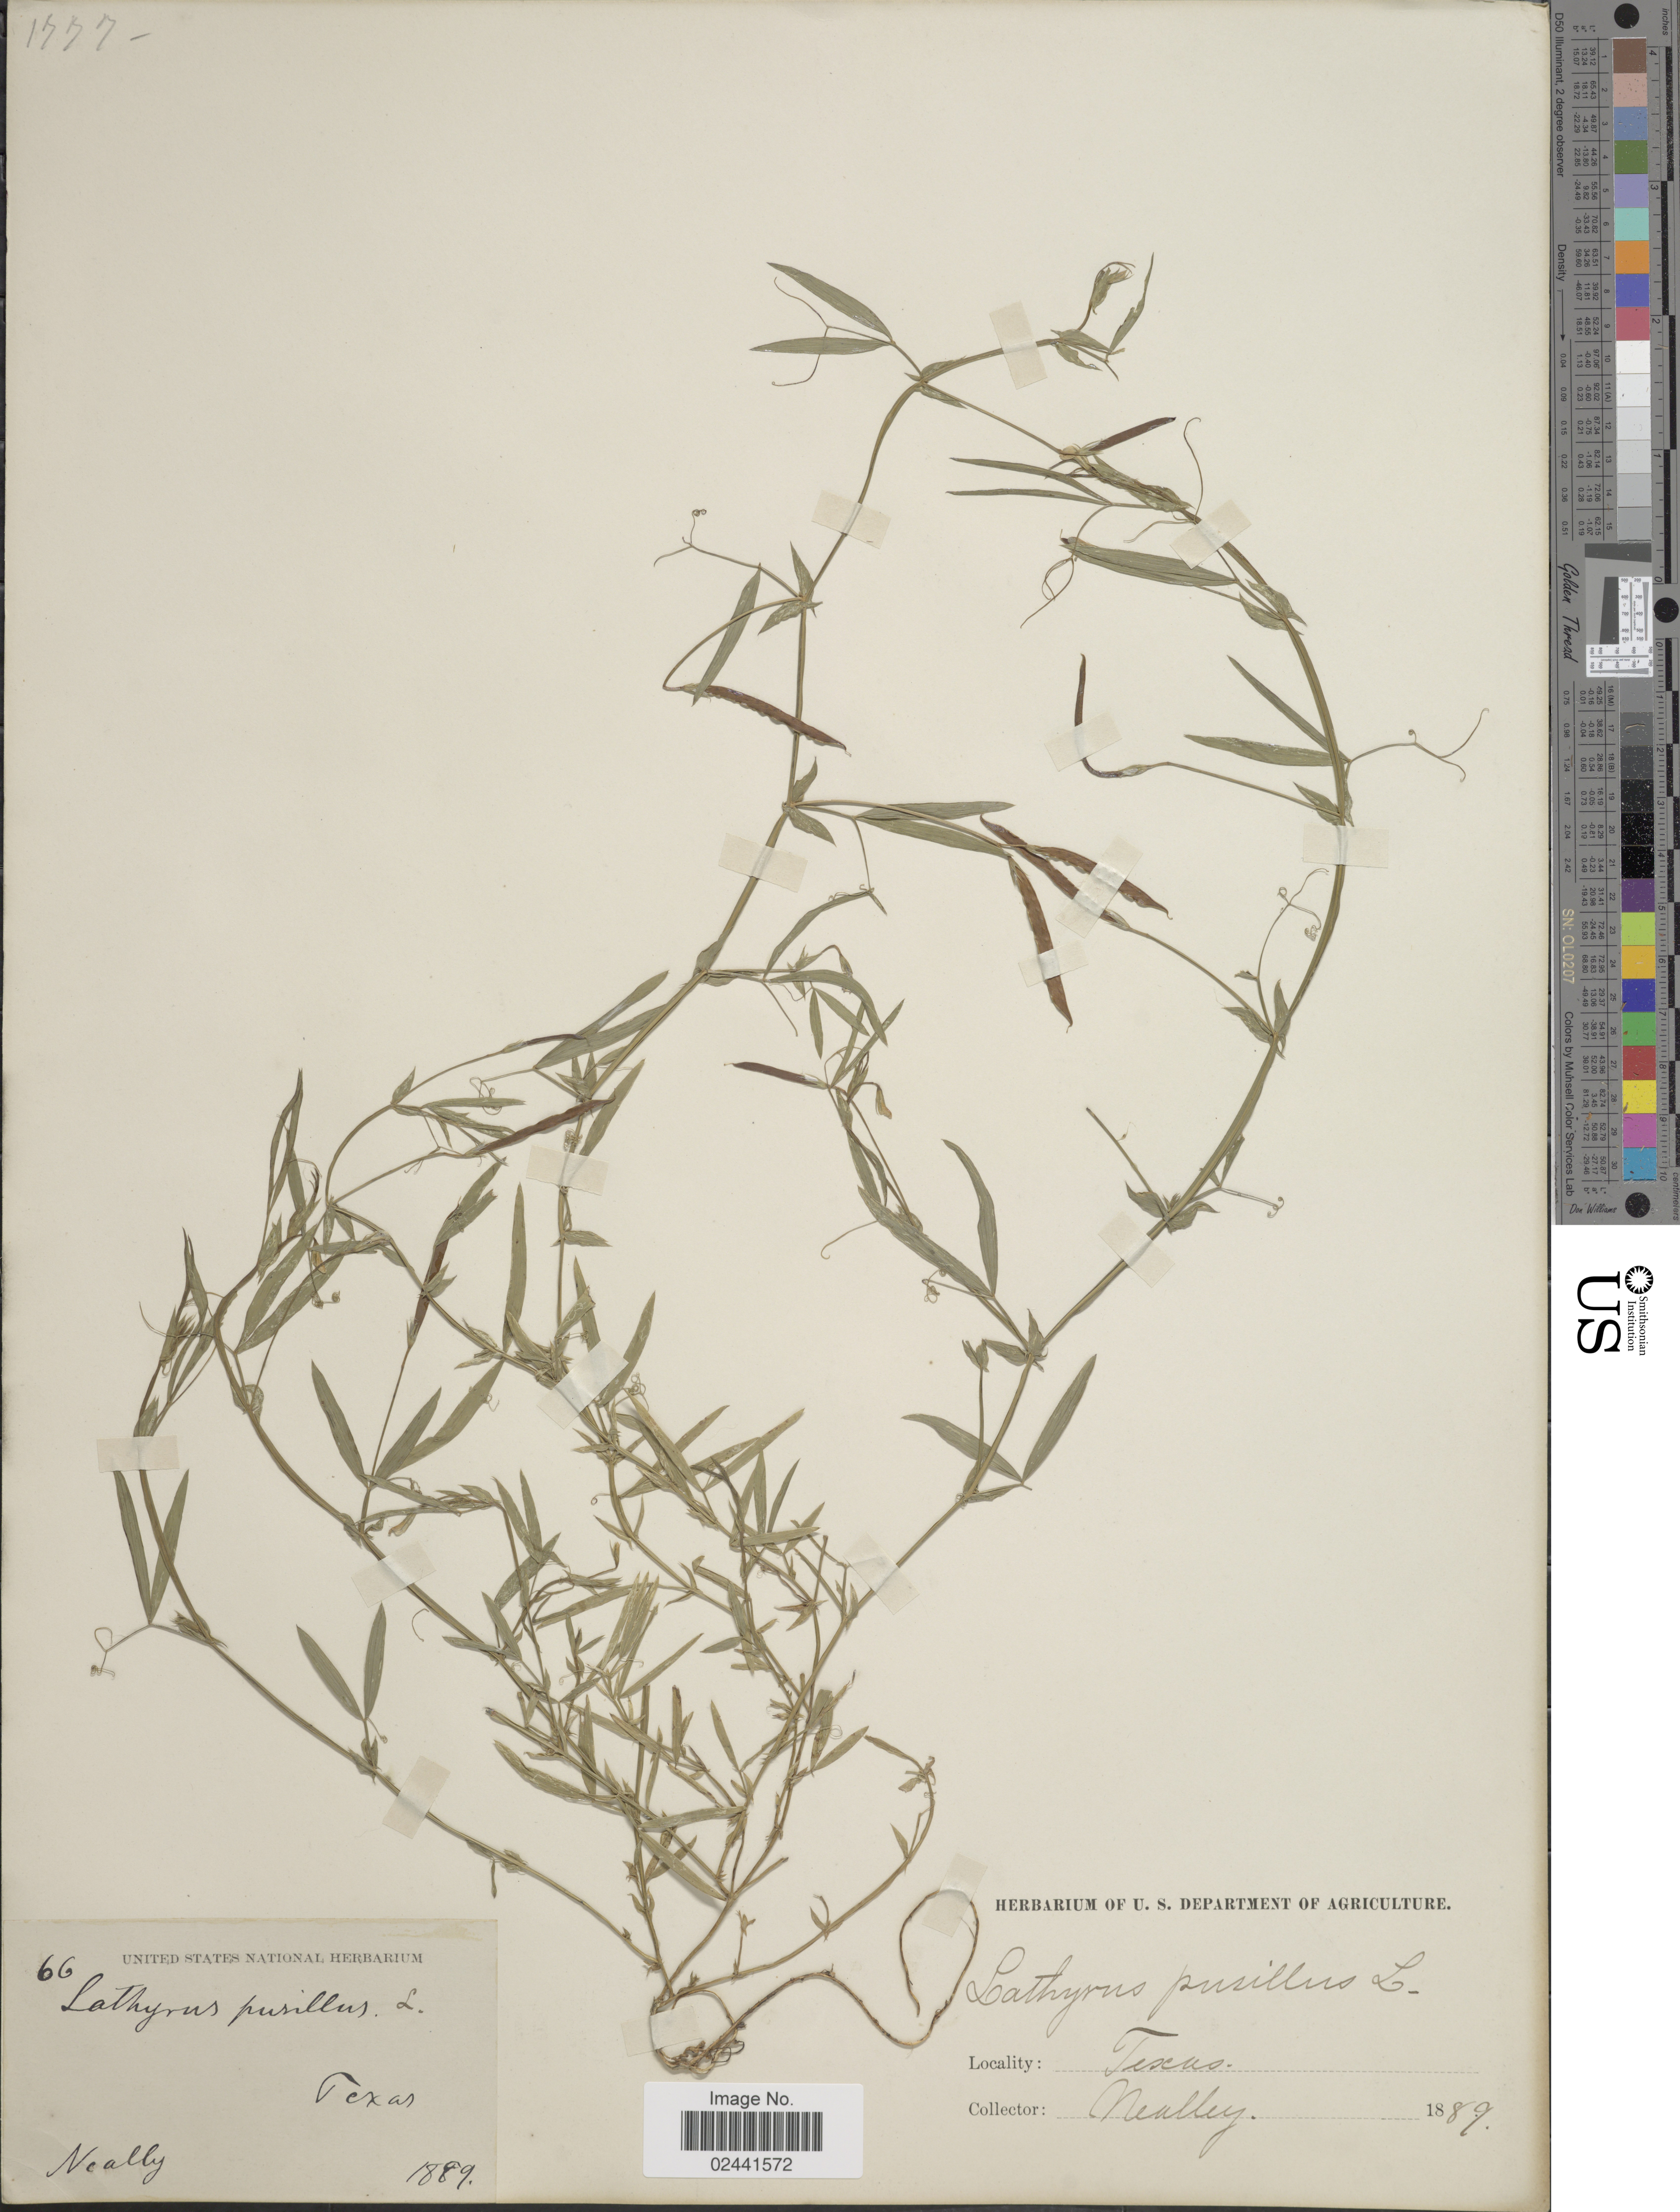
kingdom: Plantae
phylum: Tracheophyta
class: Magnoliopsida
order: Fabales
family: Fabaceae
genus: Lathyrus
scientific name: Lathyrus pusillus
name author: Elliott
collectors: Nealley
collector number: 66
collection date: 1889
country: United States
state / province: Texas